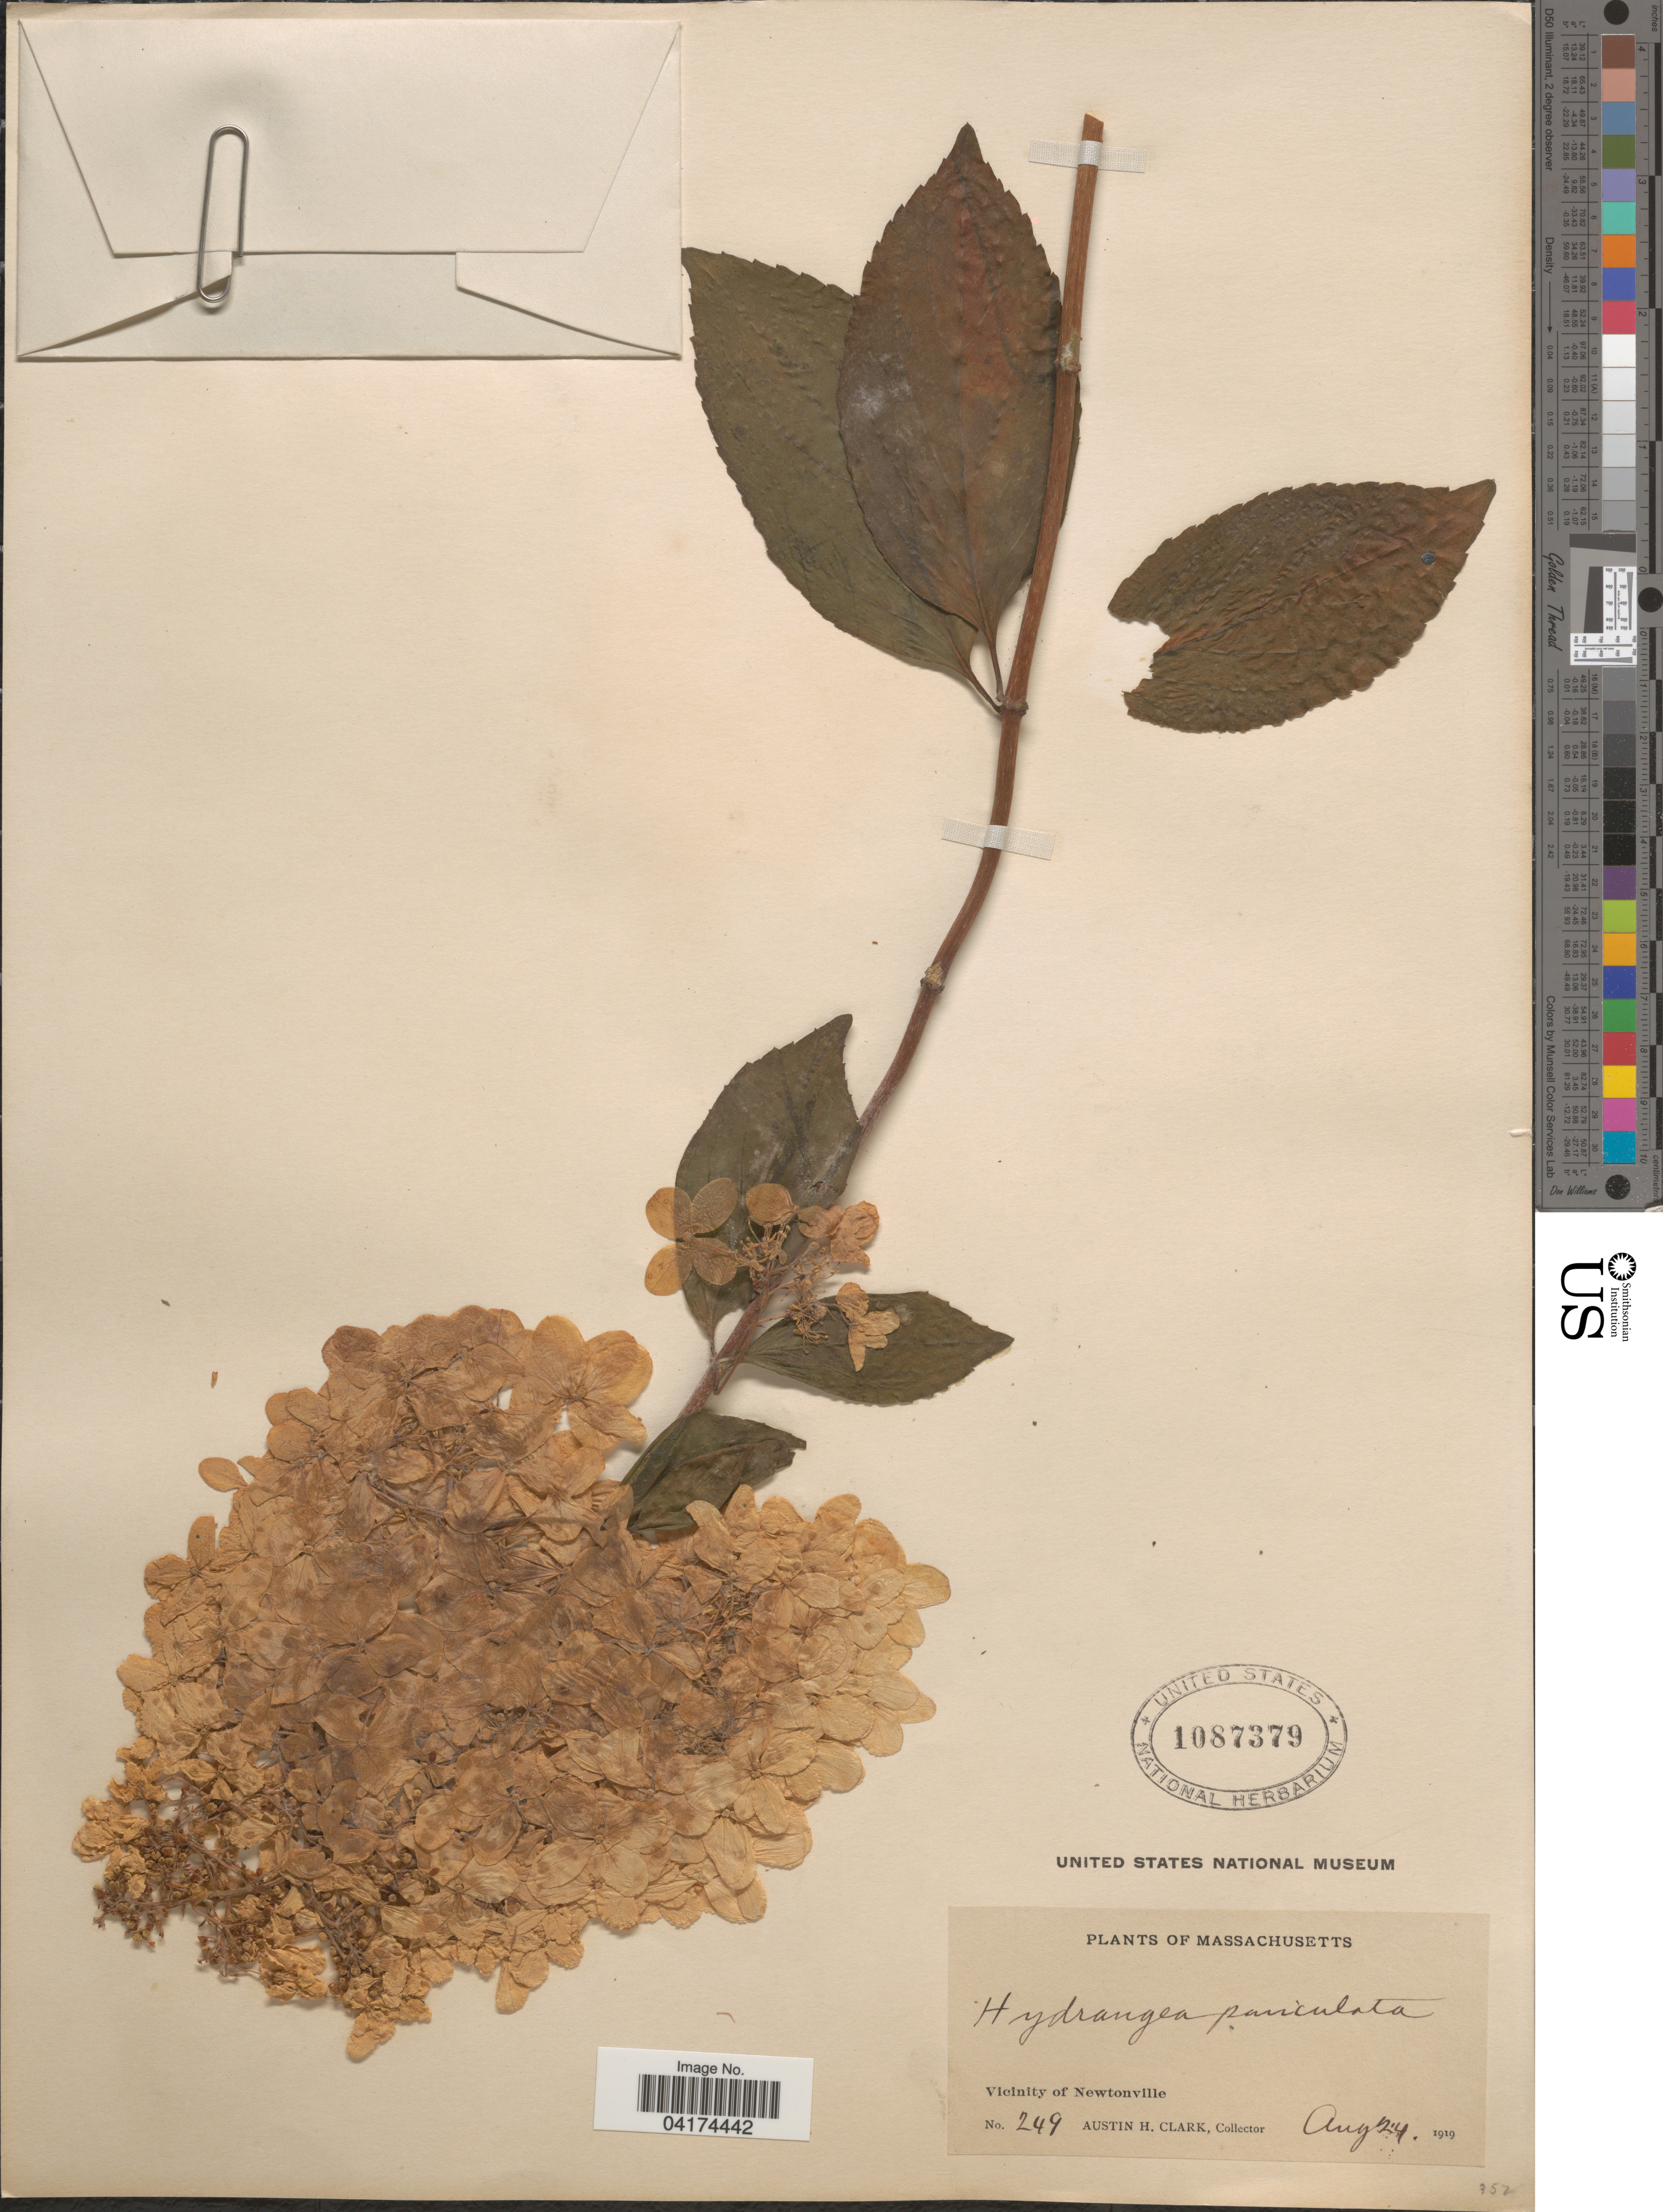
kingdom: Plantae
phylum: Tracheophyta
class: Magnoliopsida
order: Cornales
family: Hydrangeaceae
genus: Hydrangea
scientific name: Hydrangea paniculata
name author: Siebold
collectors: A. H. Clark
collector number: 249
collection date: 1919-08-24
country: United States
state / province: Massachusetts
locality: Vicinity of Newtonville.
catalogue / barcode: US 1087379